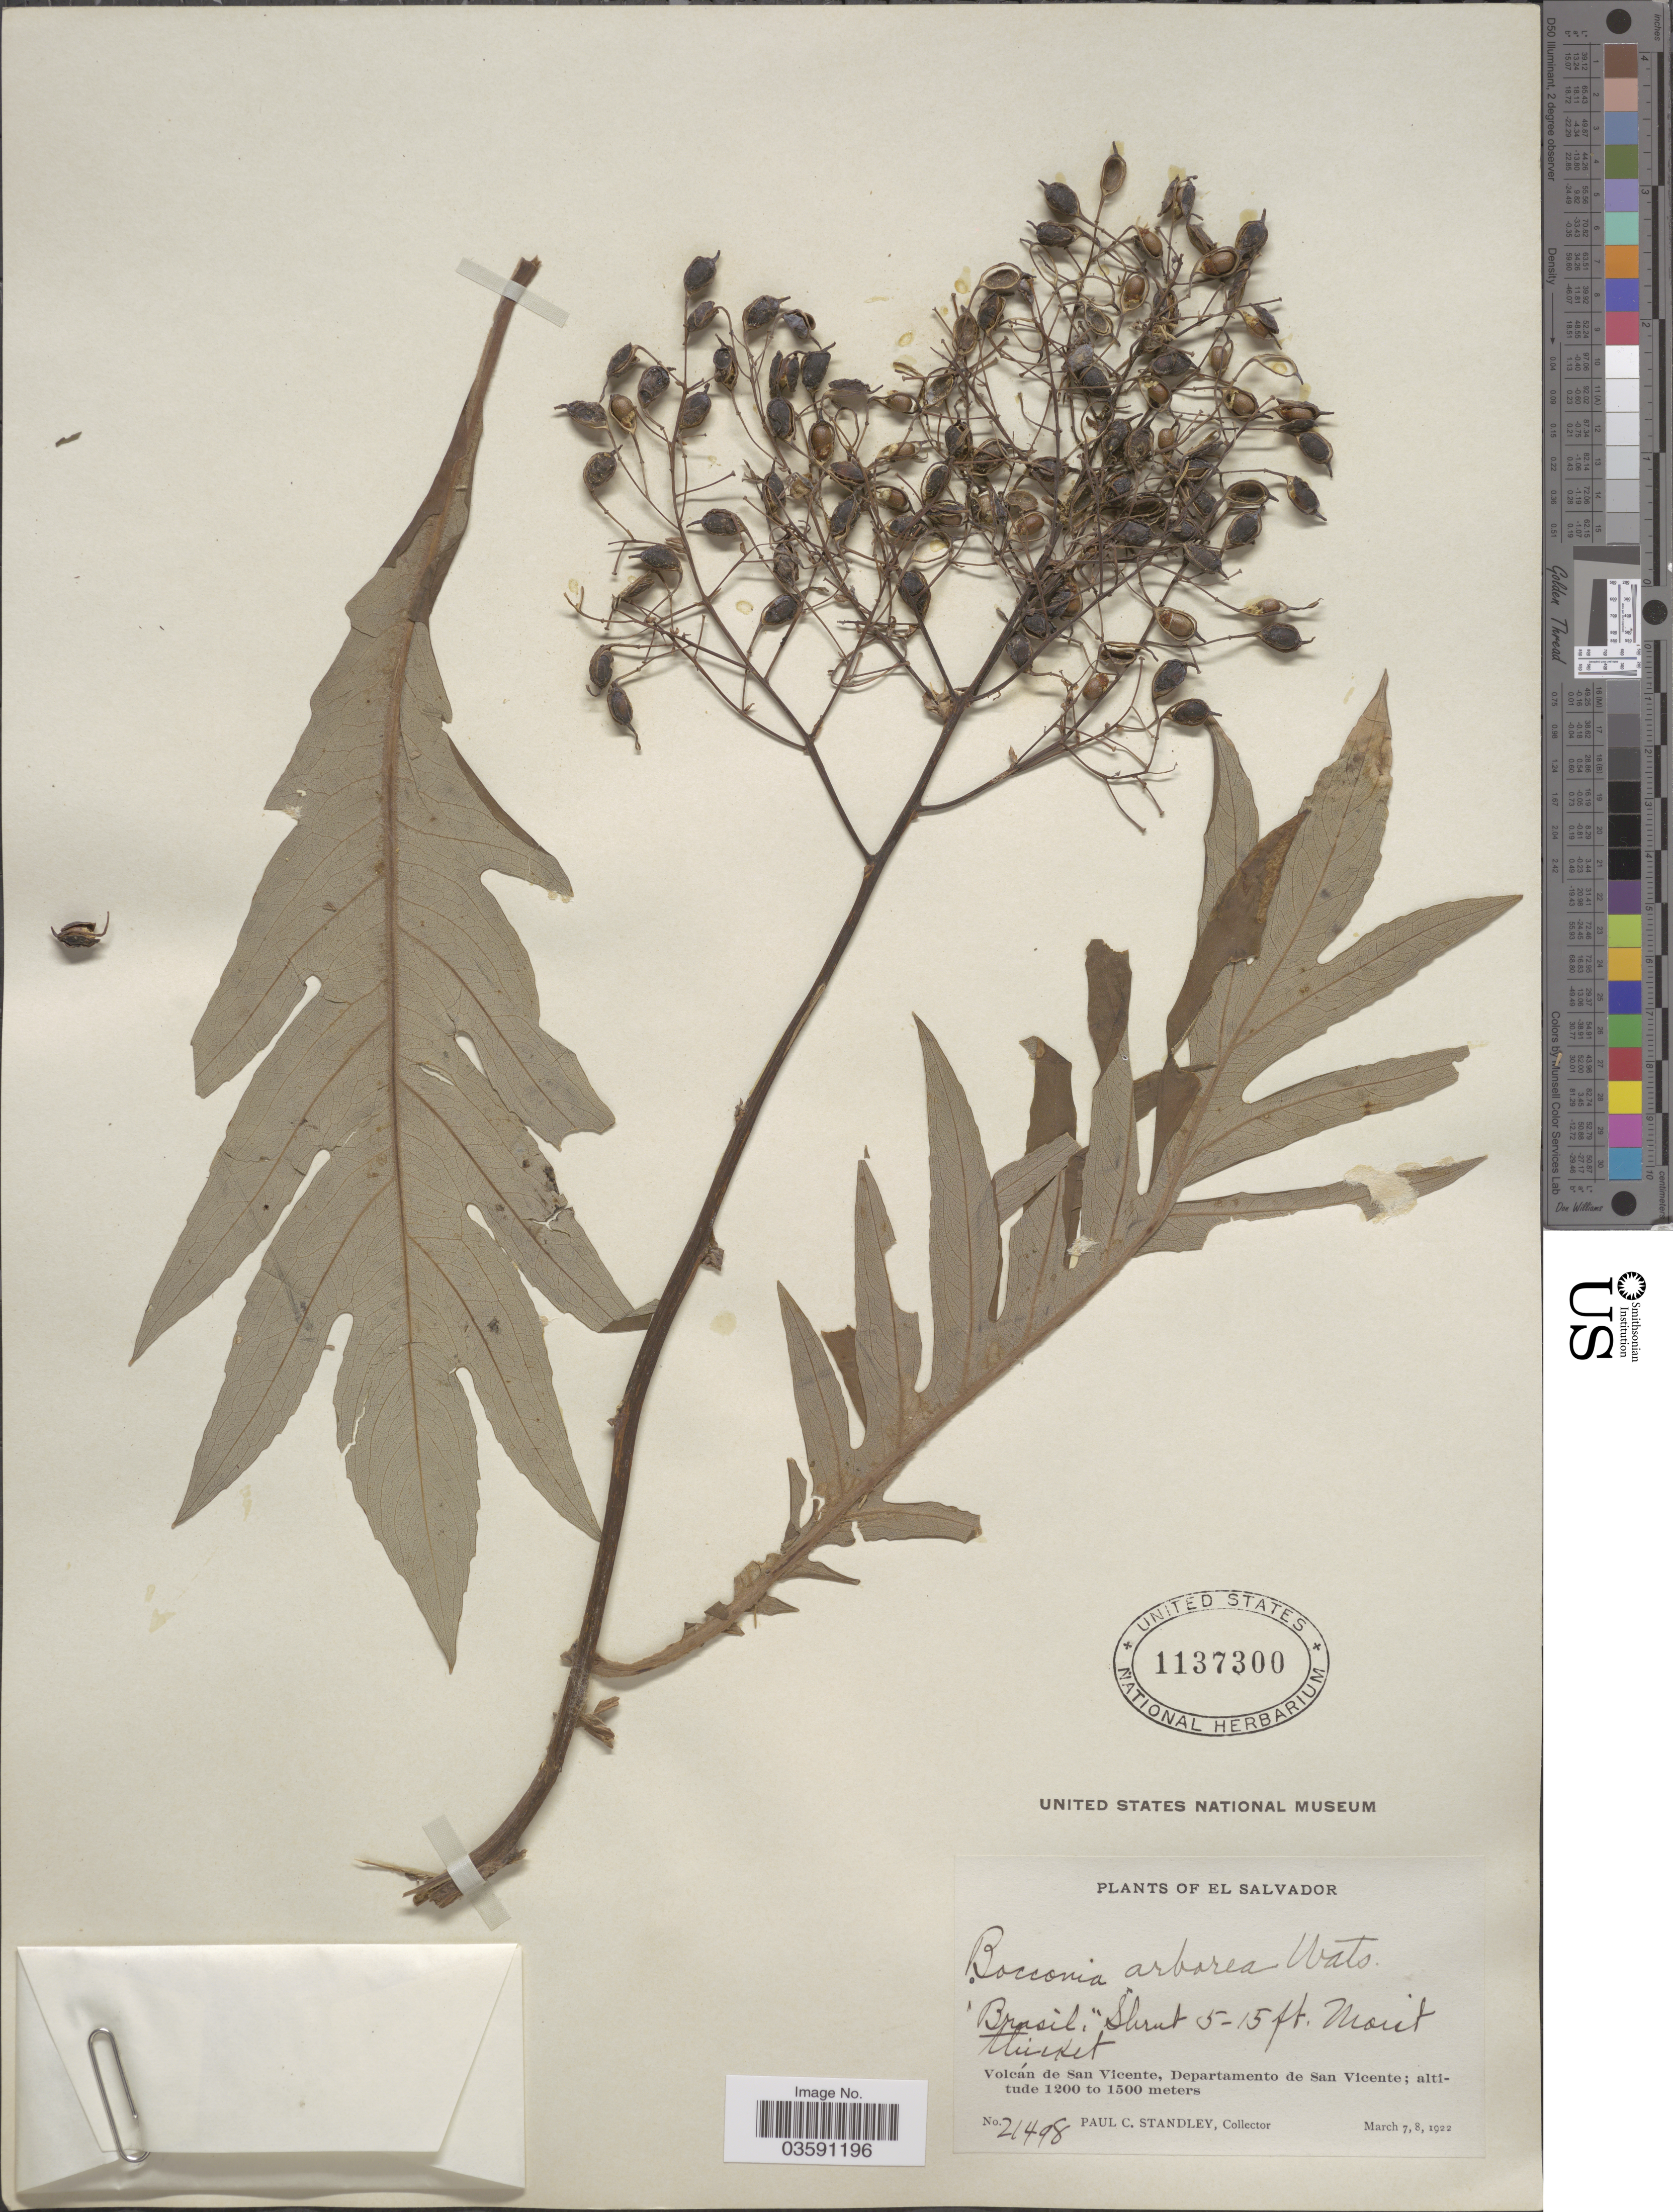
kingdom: Plantae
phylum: Tracheophyta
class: Magnoliopsida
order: Ranunculales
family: Papaveraceae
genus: Bocconia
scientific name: Bocconia arborea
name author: S. Watson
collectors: P. C. Standley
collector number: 21498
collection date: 1922-03-07/1922-03-08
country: El Salvador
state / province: San Vincente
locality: Volcán de San Vicente, Departamento de San Vicente.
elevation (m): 1200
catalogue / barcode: US 1137300